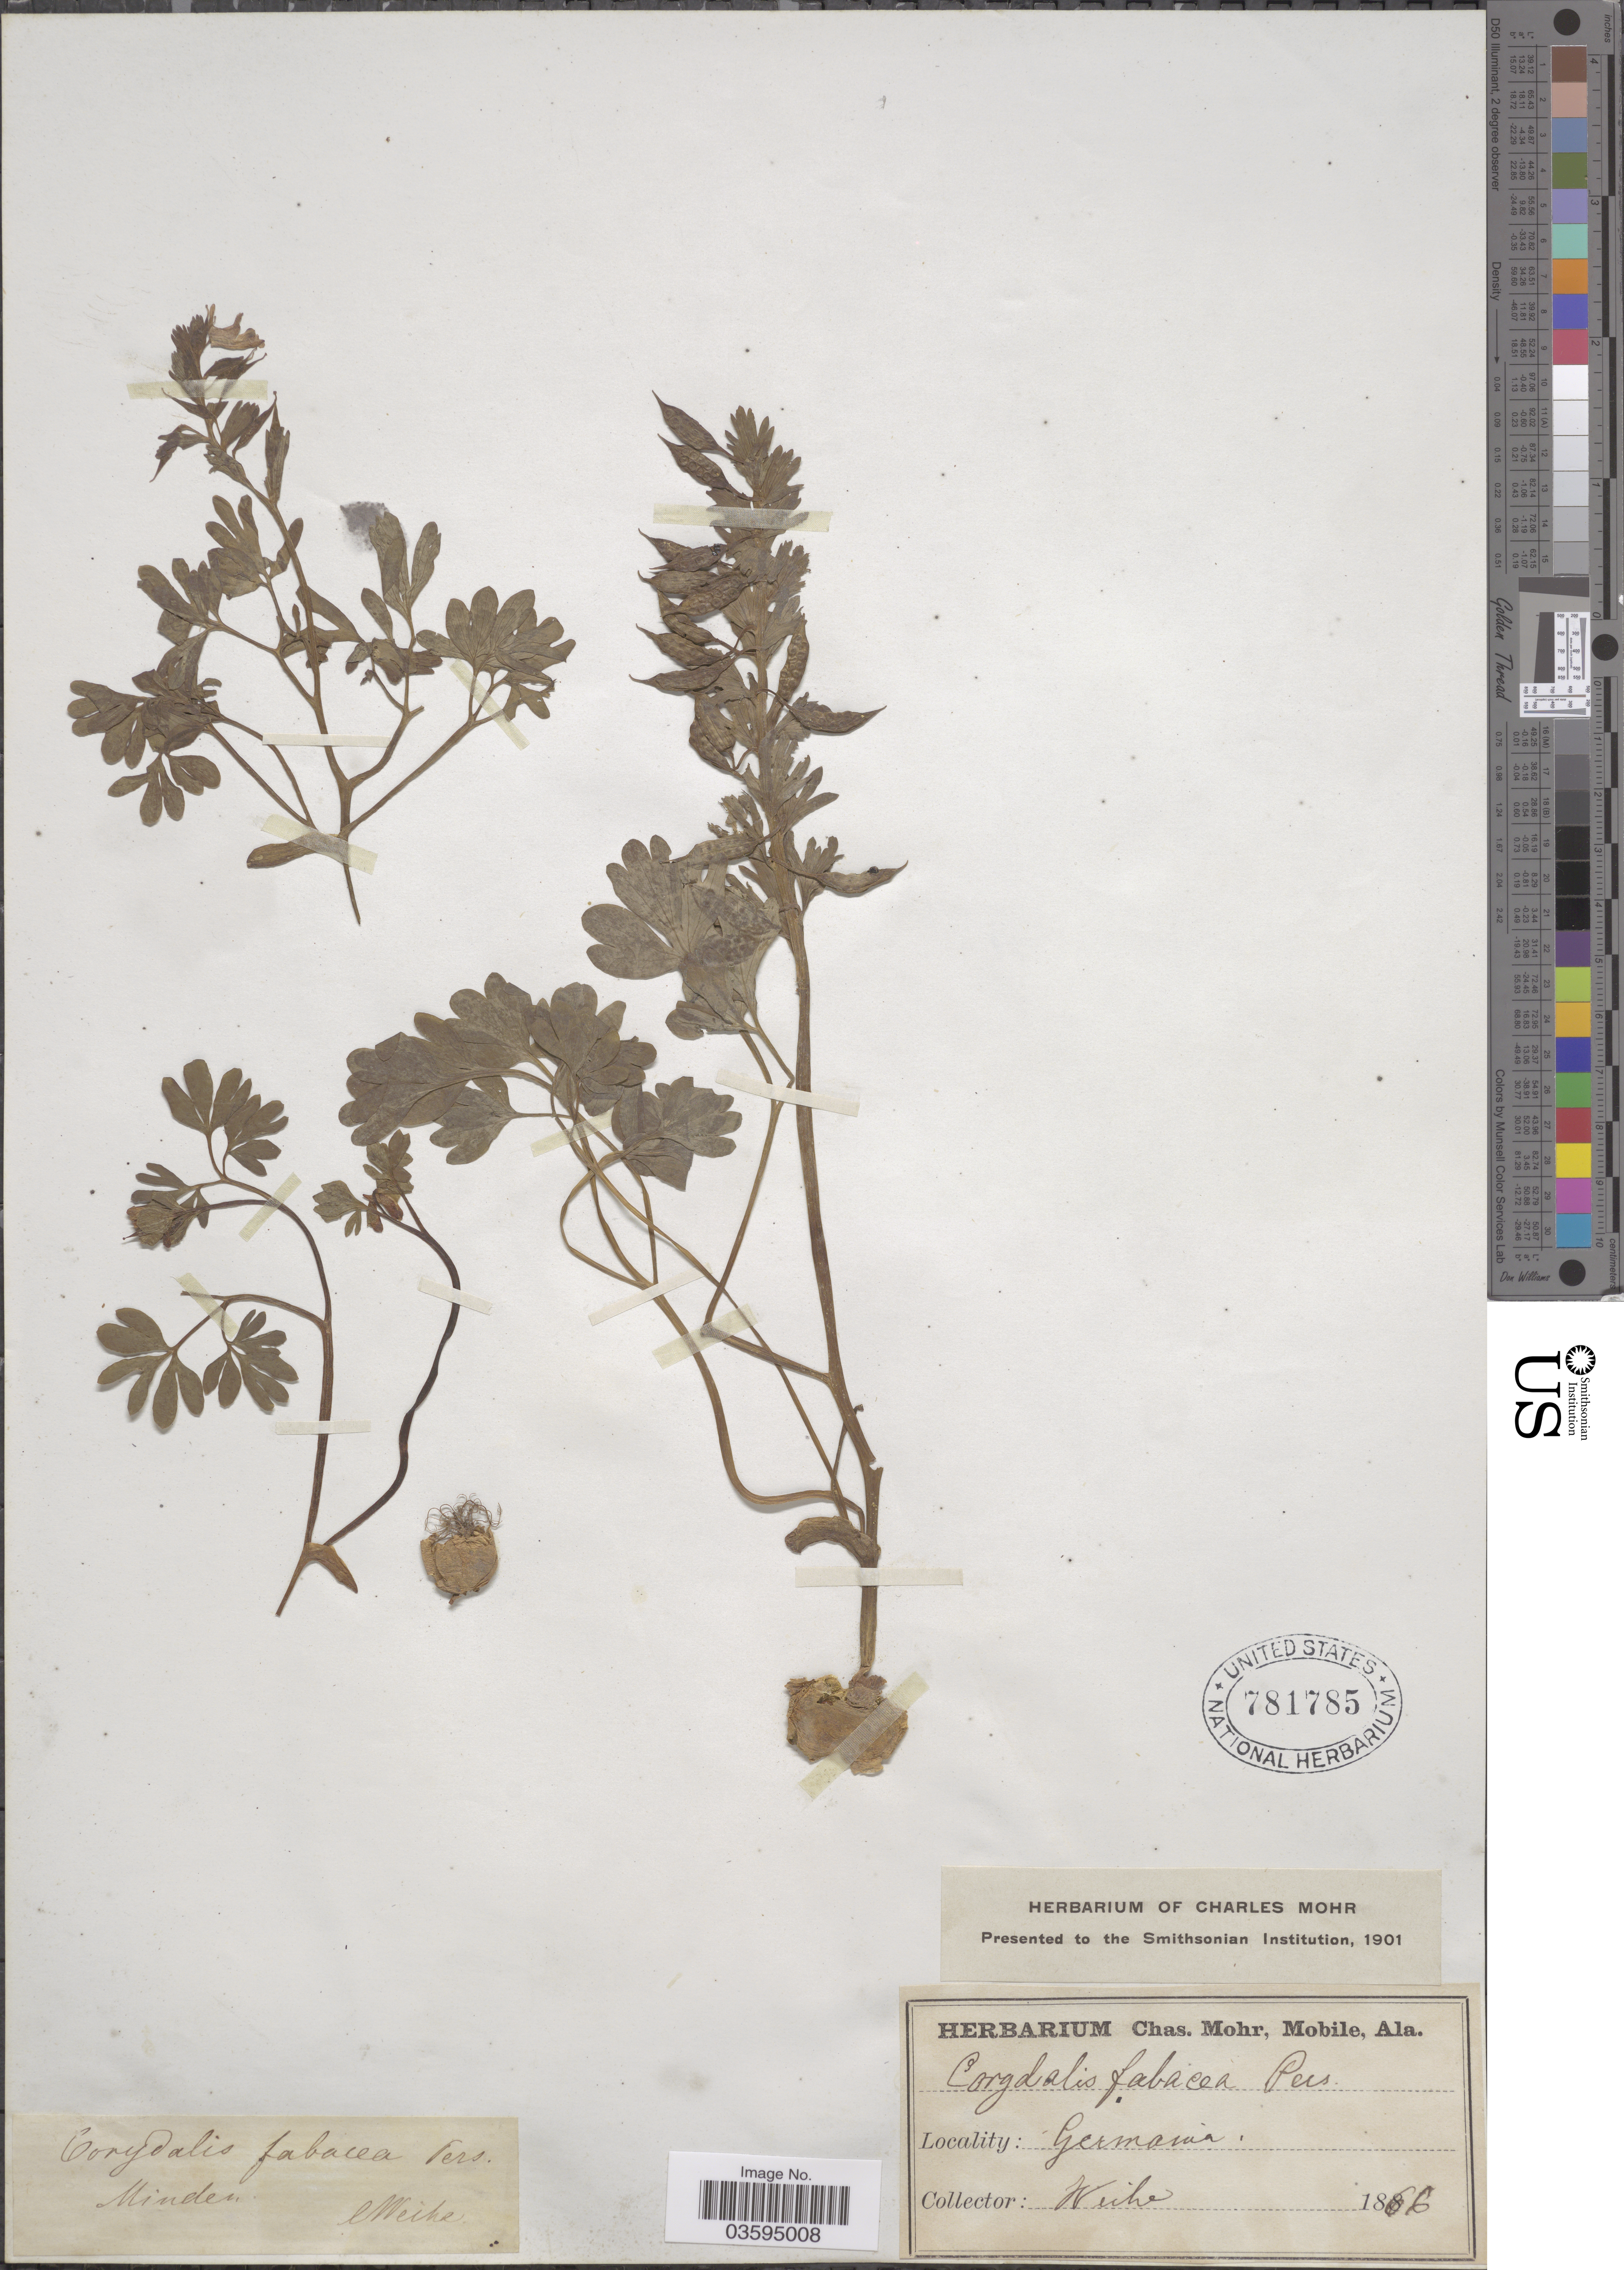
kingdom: Plantae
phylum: Tracheophyta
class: Magnoliopsida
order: Ranunculales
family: Papaveraceae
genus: Corydalis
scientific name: Corydalis fabacea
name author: (Retz.) Pers.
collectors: L. Weihe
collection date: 1866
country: Germany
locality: Minden.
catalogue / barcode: US 781785